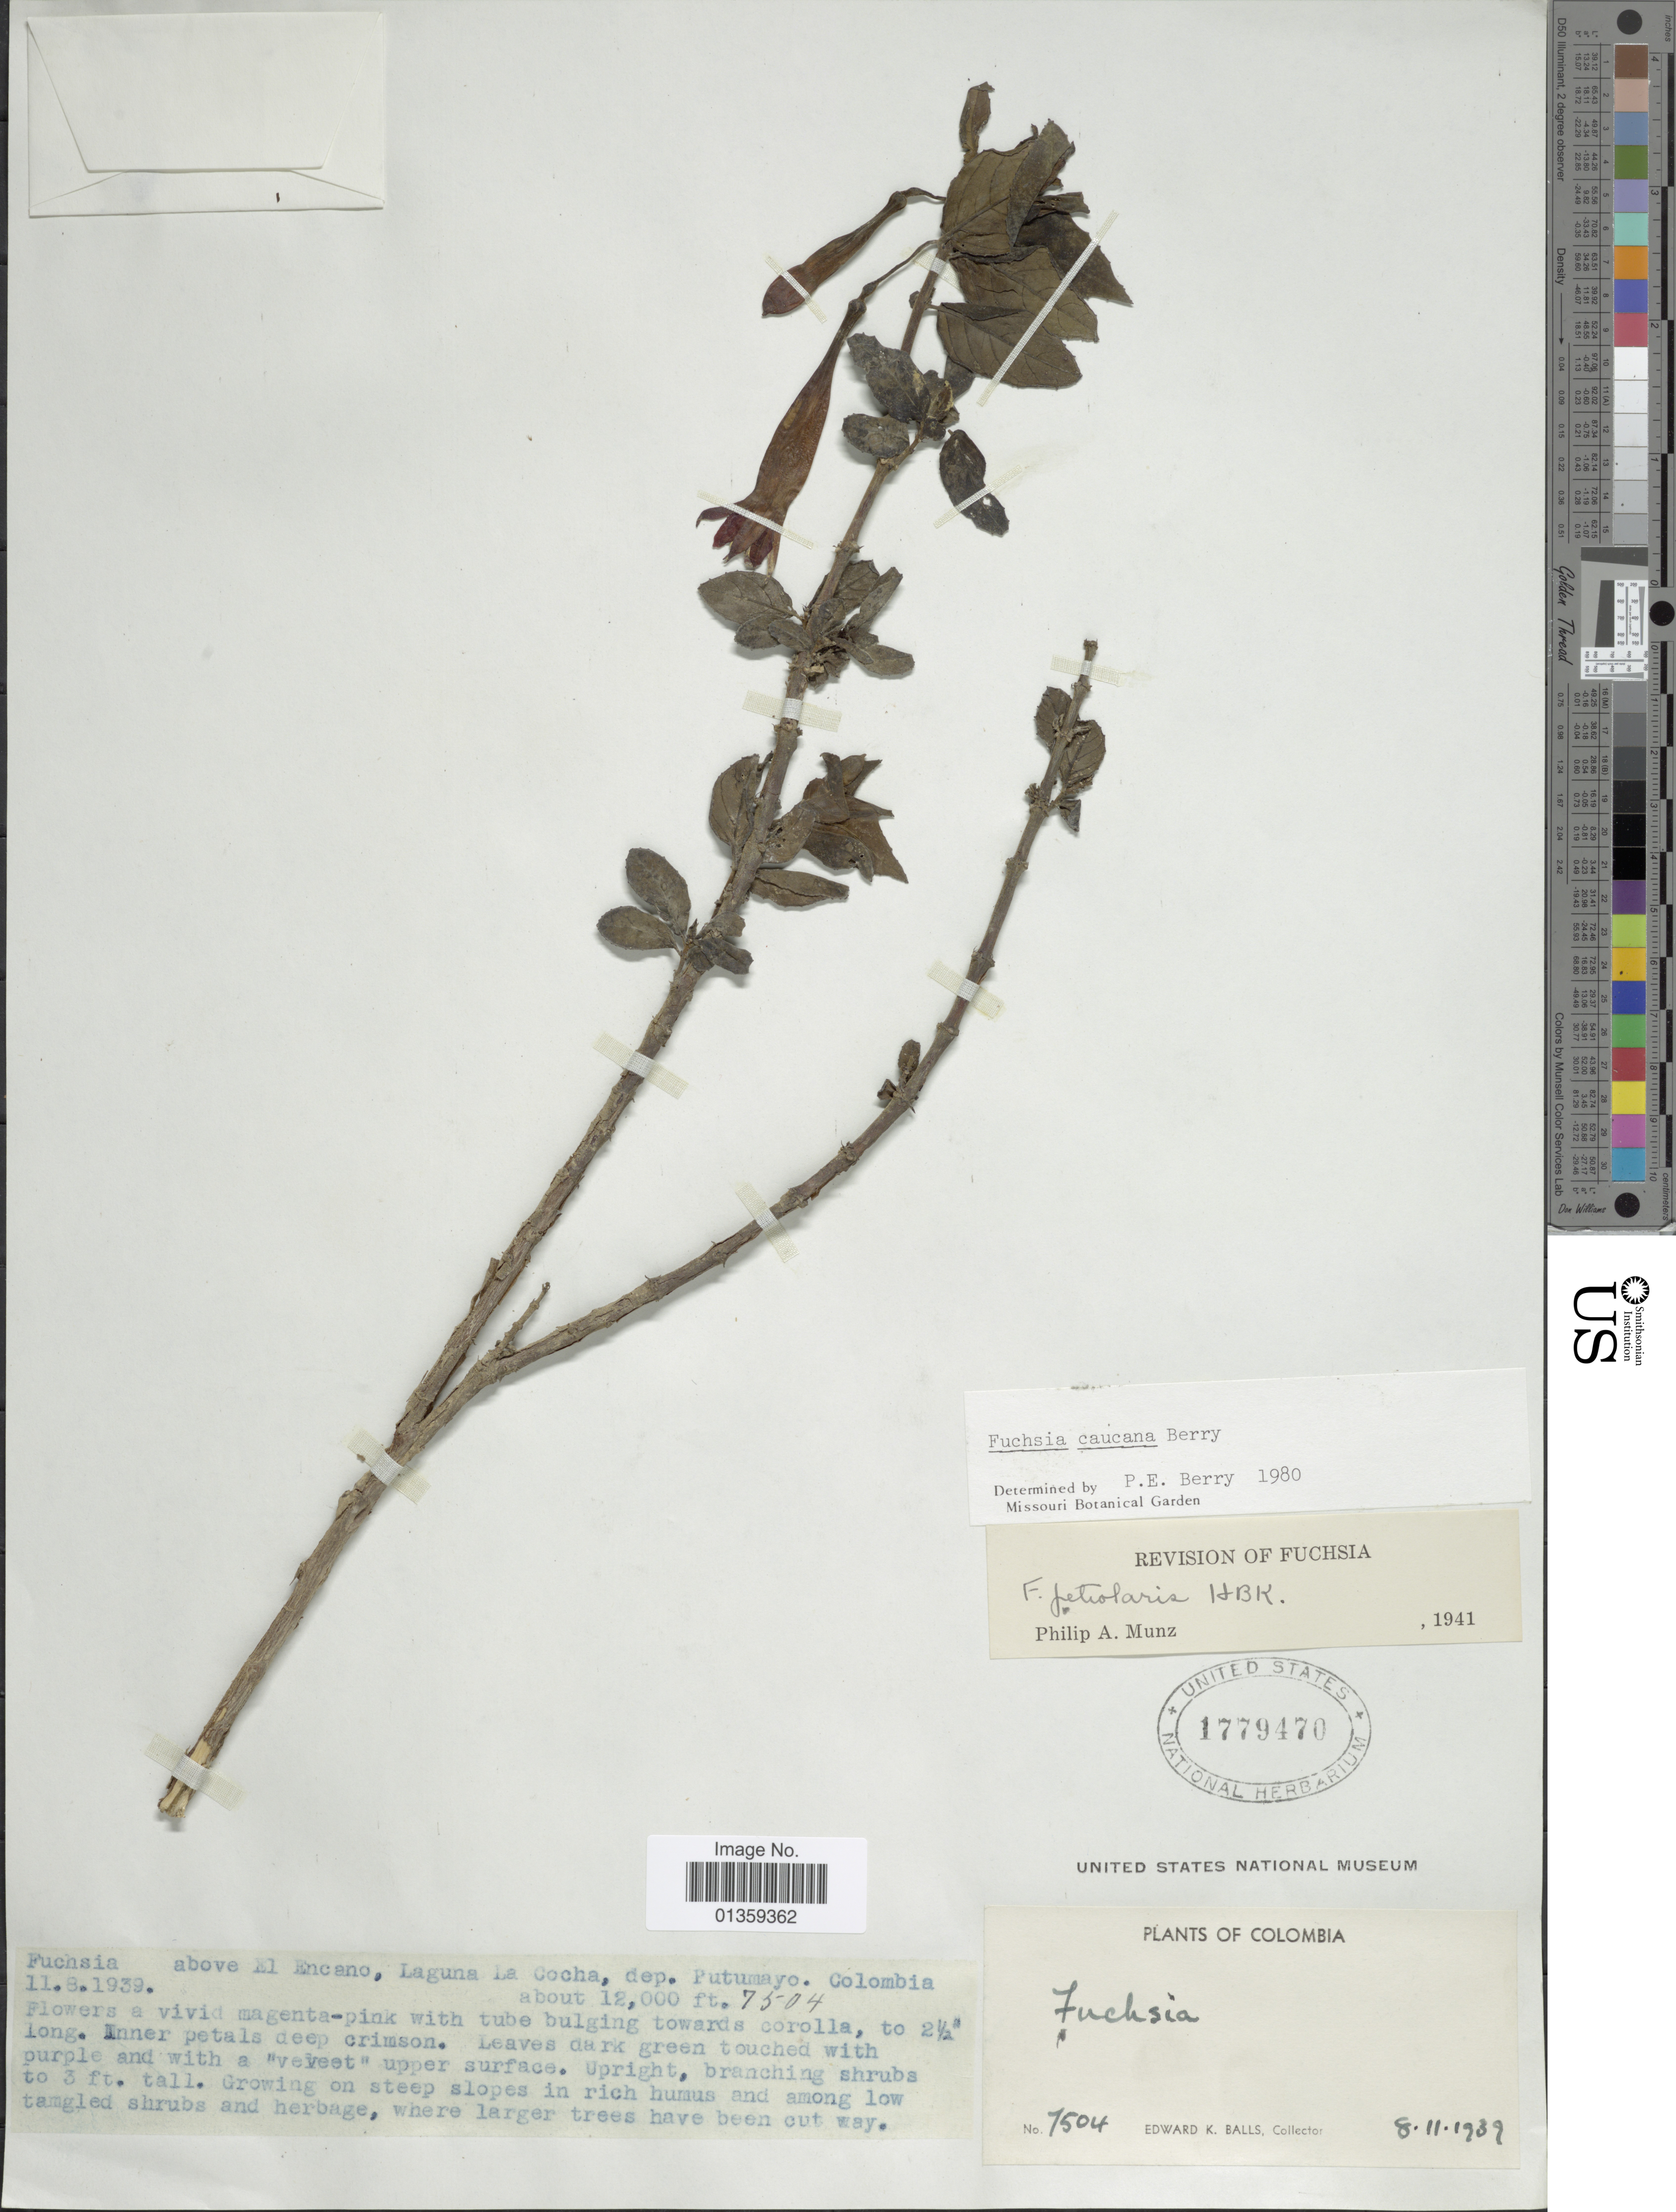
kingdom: Plantae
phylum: Tracheophyta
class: Magnoliopsida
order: Myrtales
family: Onagraceae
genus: Fuchsia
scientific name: Fuchsia caucana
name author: P.E. Berry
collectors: E. K. Balls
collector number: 7504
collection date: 1939-11-08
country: Colombia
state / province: Putumayo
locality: Above El Encano, Laguna La Cocha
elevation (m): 3658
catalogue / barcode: US 1779470